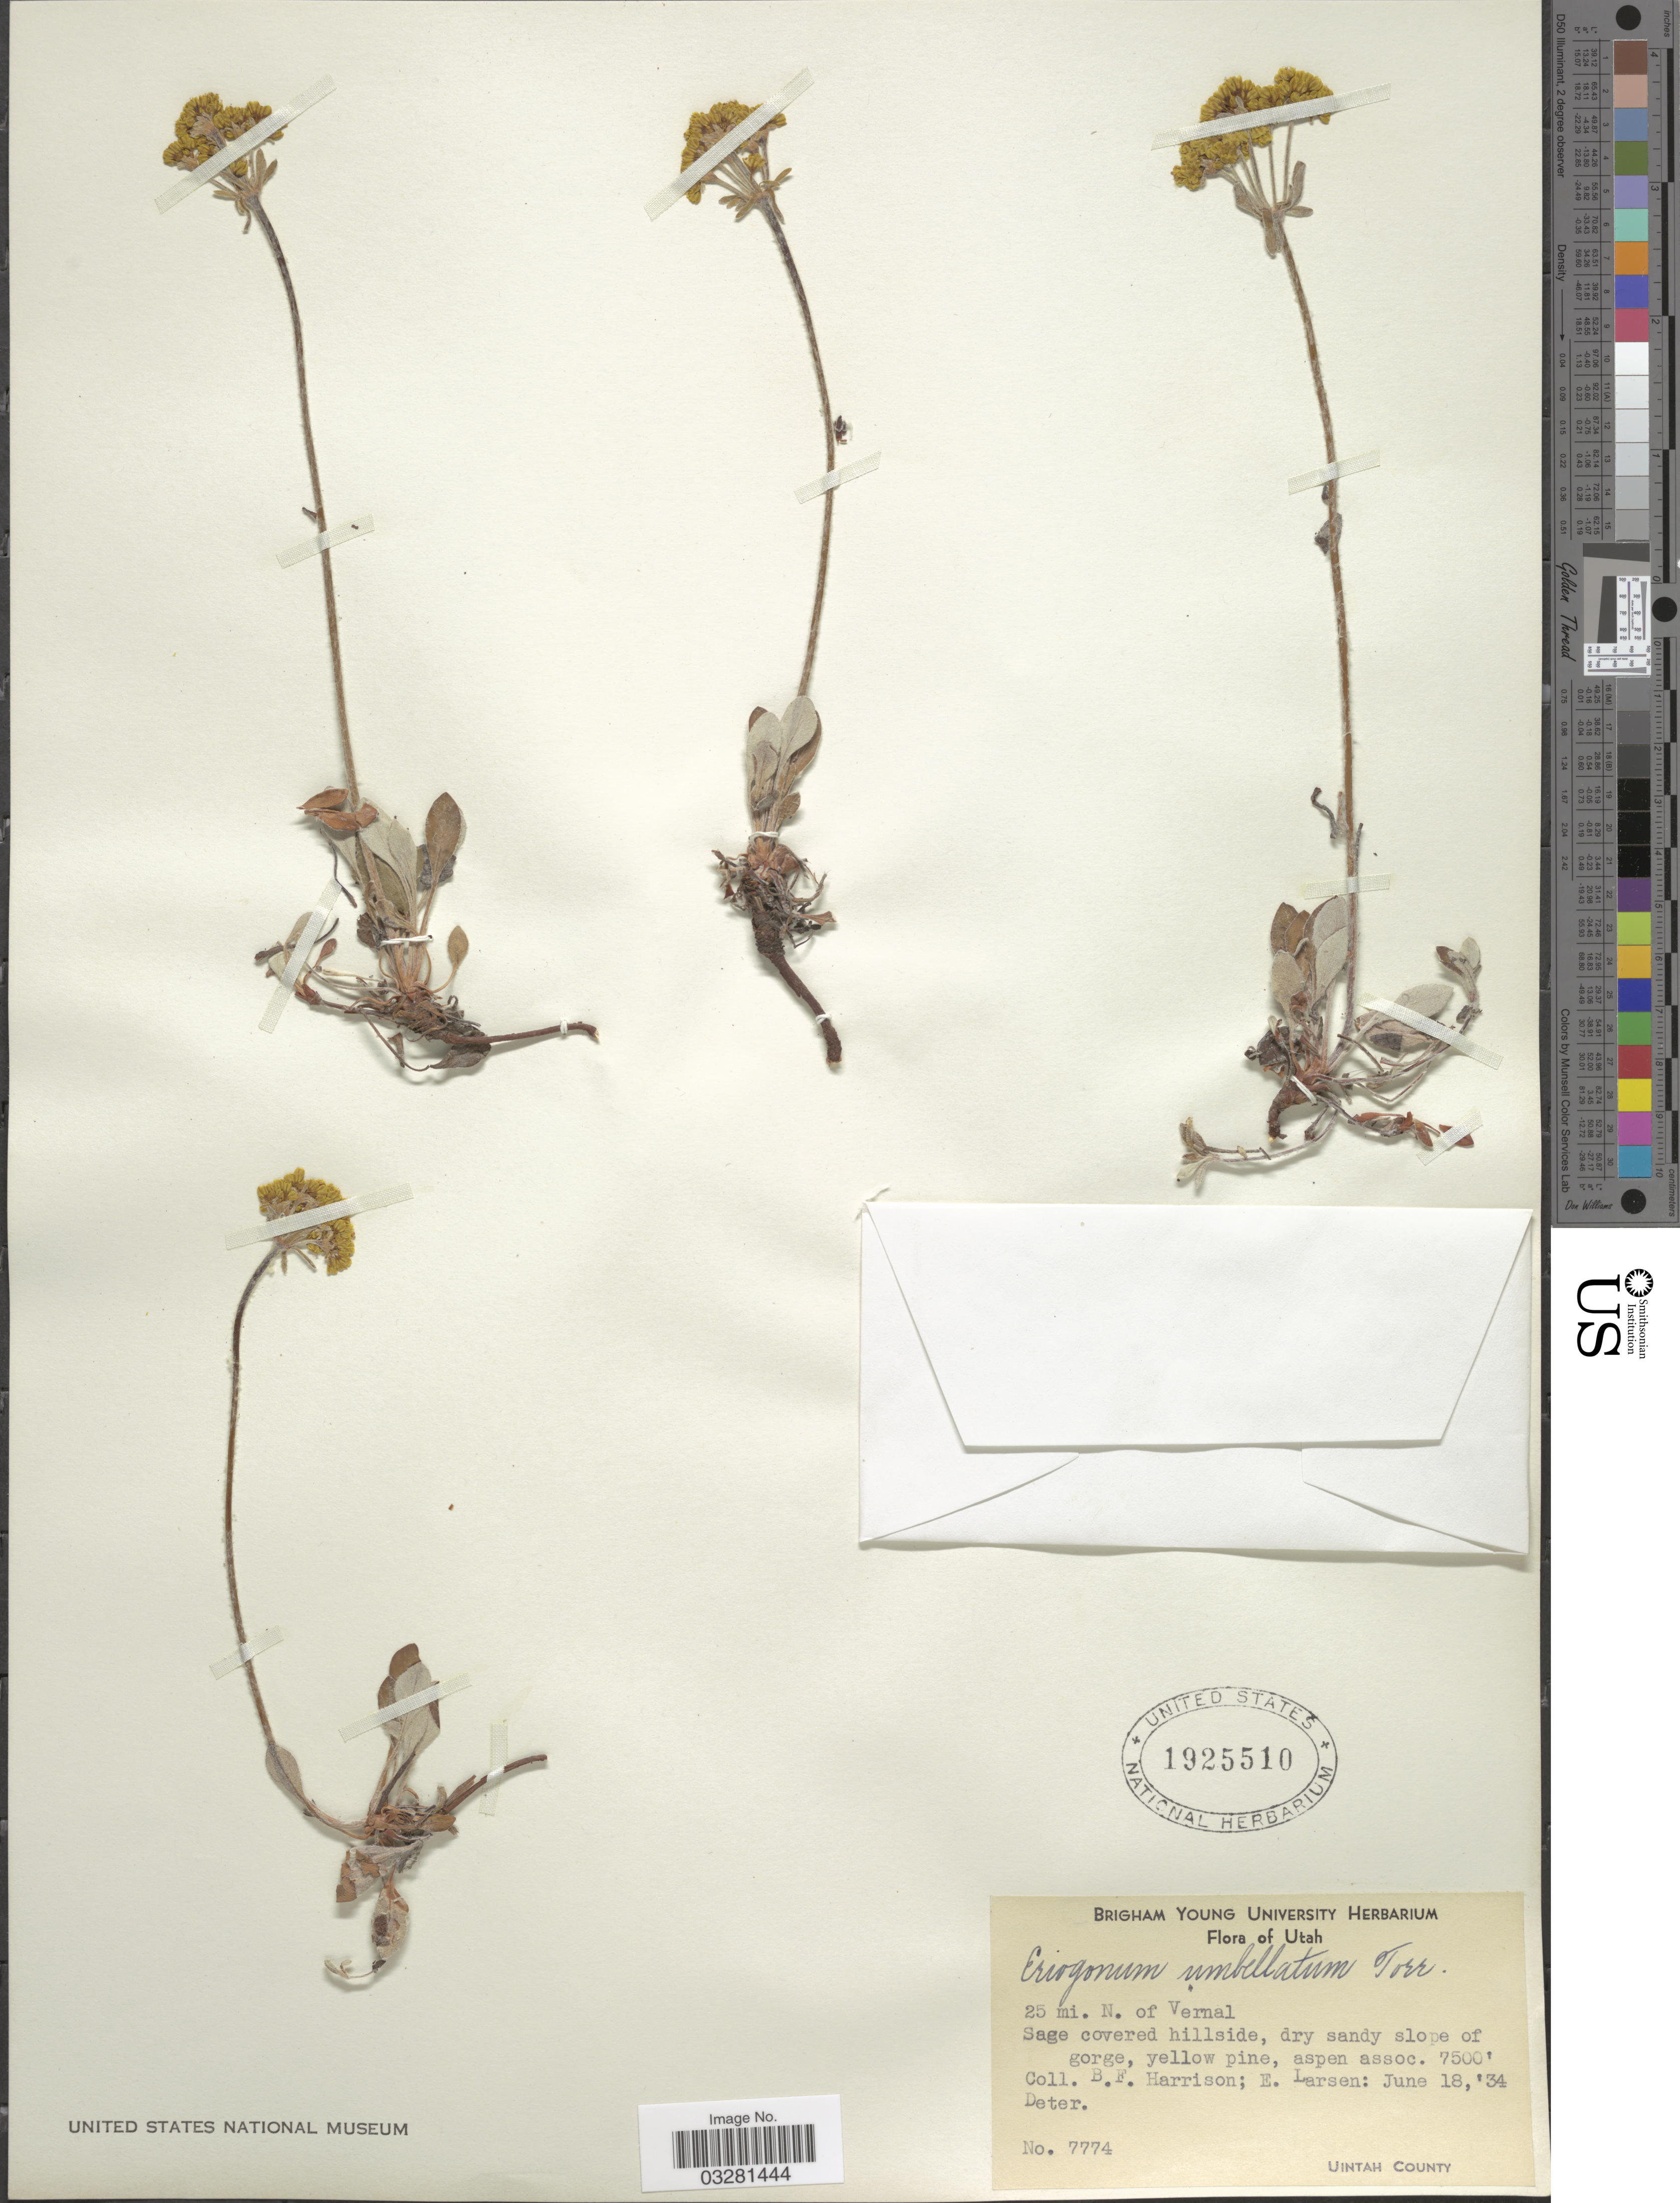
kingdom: Plantae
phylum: Tracheophyta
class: Magnoliopsida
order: Caryophyllales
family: Polygonaceae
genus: Eriogonum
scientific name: Eriogonum umbellatum var. umbellatum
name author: Torr.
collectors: B. F. Harrison & E. Larsen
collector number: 7774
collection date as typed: Transcribed d/m/y: 18/6/34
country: United States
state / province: Utah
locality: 25 mi. N. of Vernal. Uintah County.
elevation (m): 2286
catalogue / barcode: US 1925510